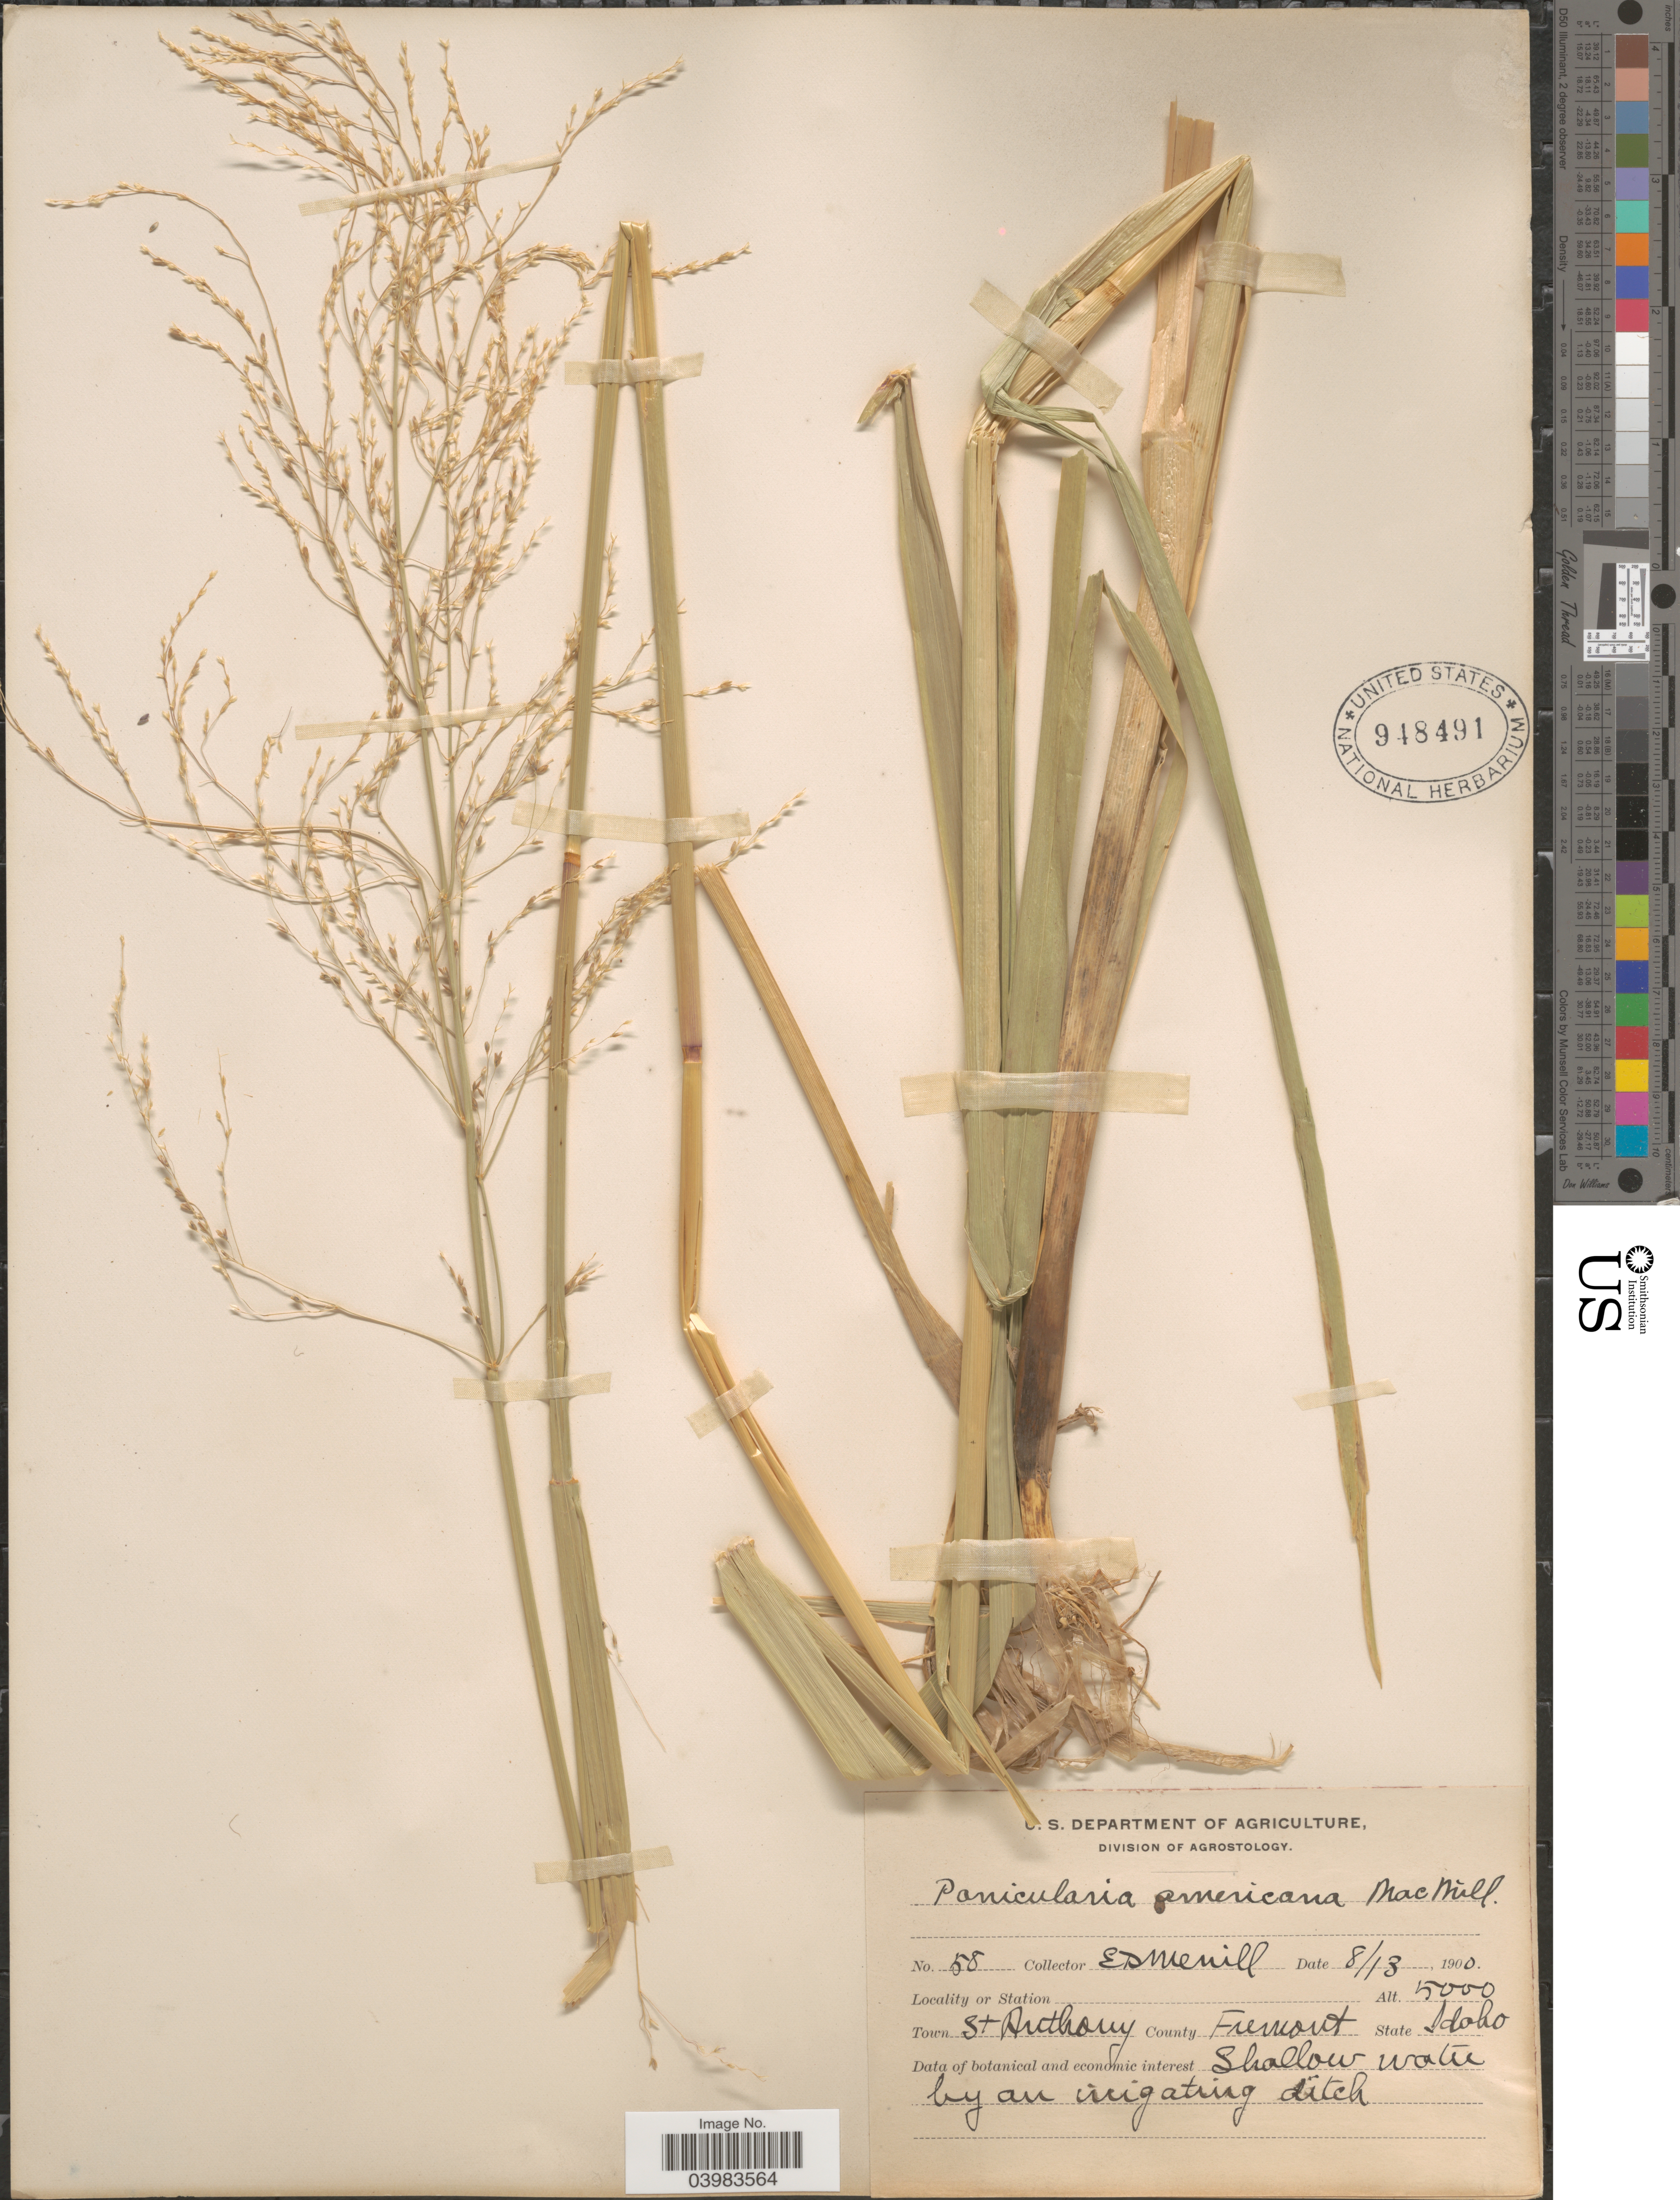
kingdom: Plantae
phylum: Tracheophyta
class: Liliopsida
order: Poales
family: Poaceae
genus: Glyceria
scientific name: Glyceria grandis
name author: S. Watson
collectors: E. D. Merrill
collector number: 58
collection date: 1900-08-13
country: United States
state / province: Idaho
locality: Town St Anthony. County Fremont.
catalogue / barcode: US 948491